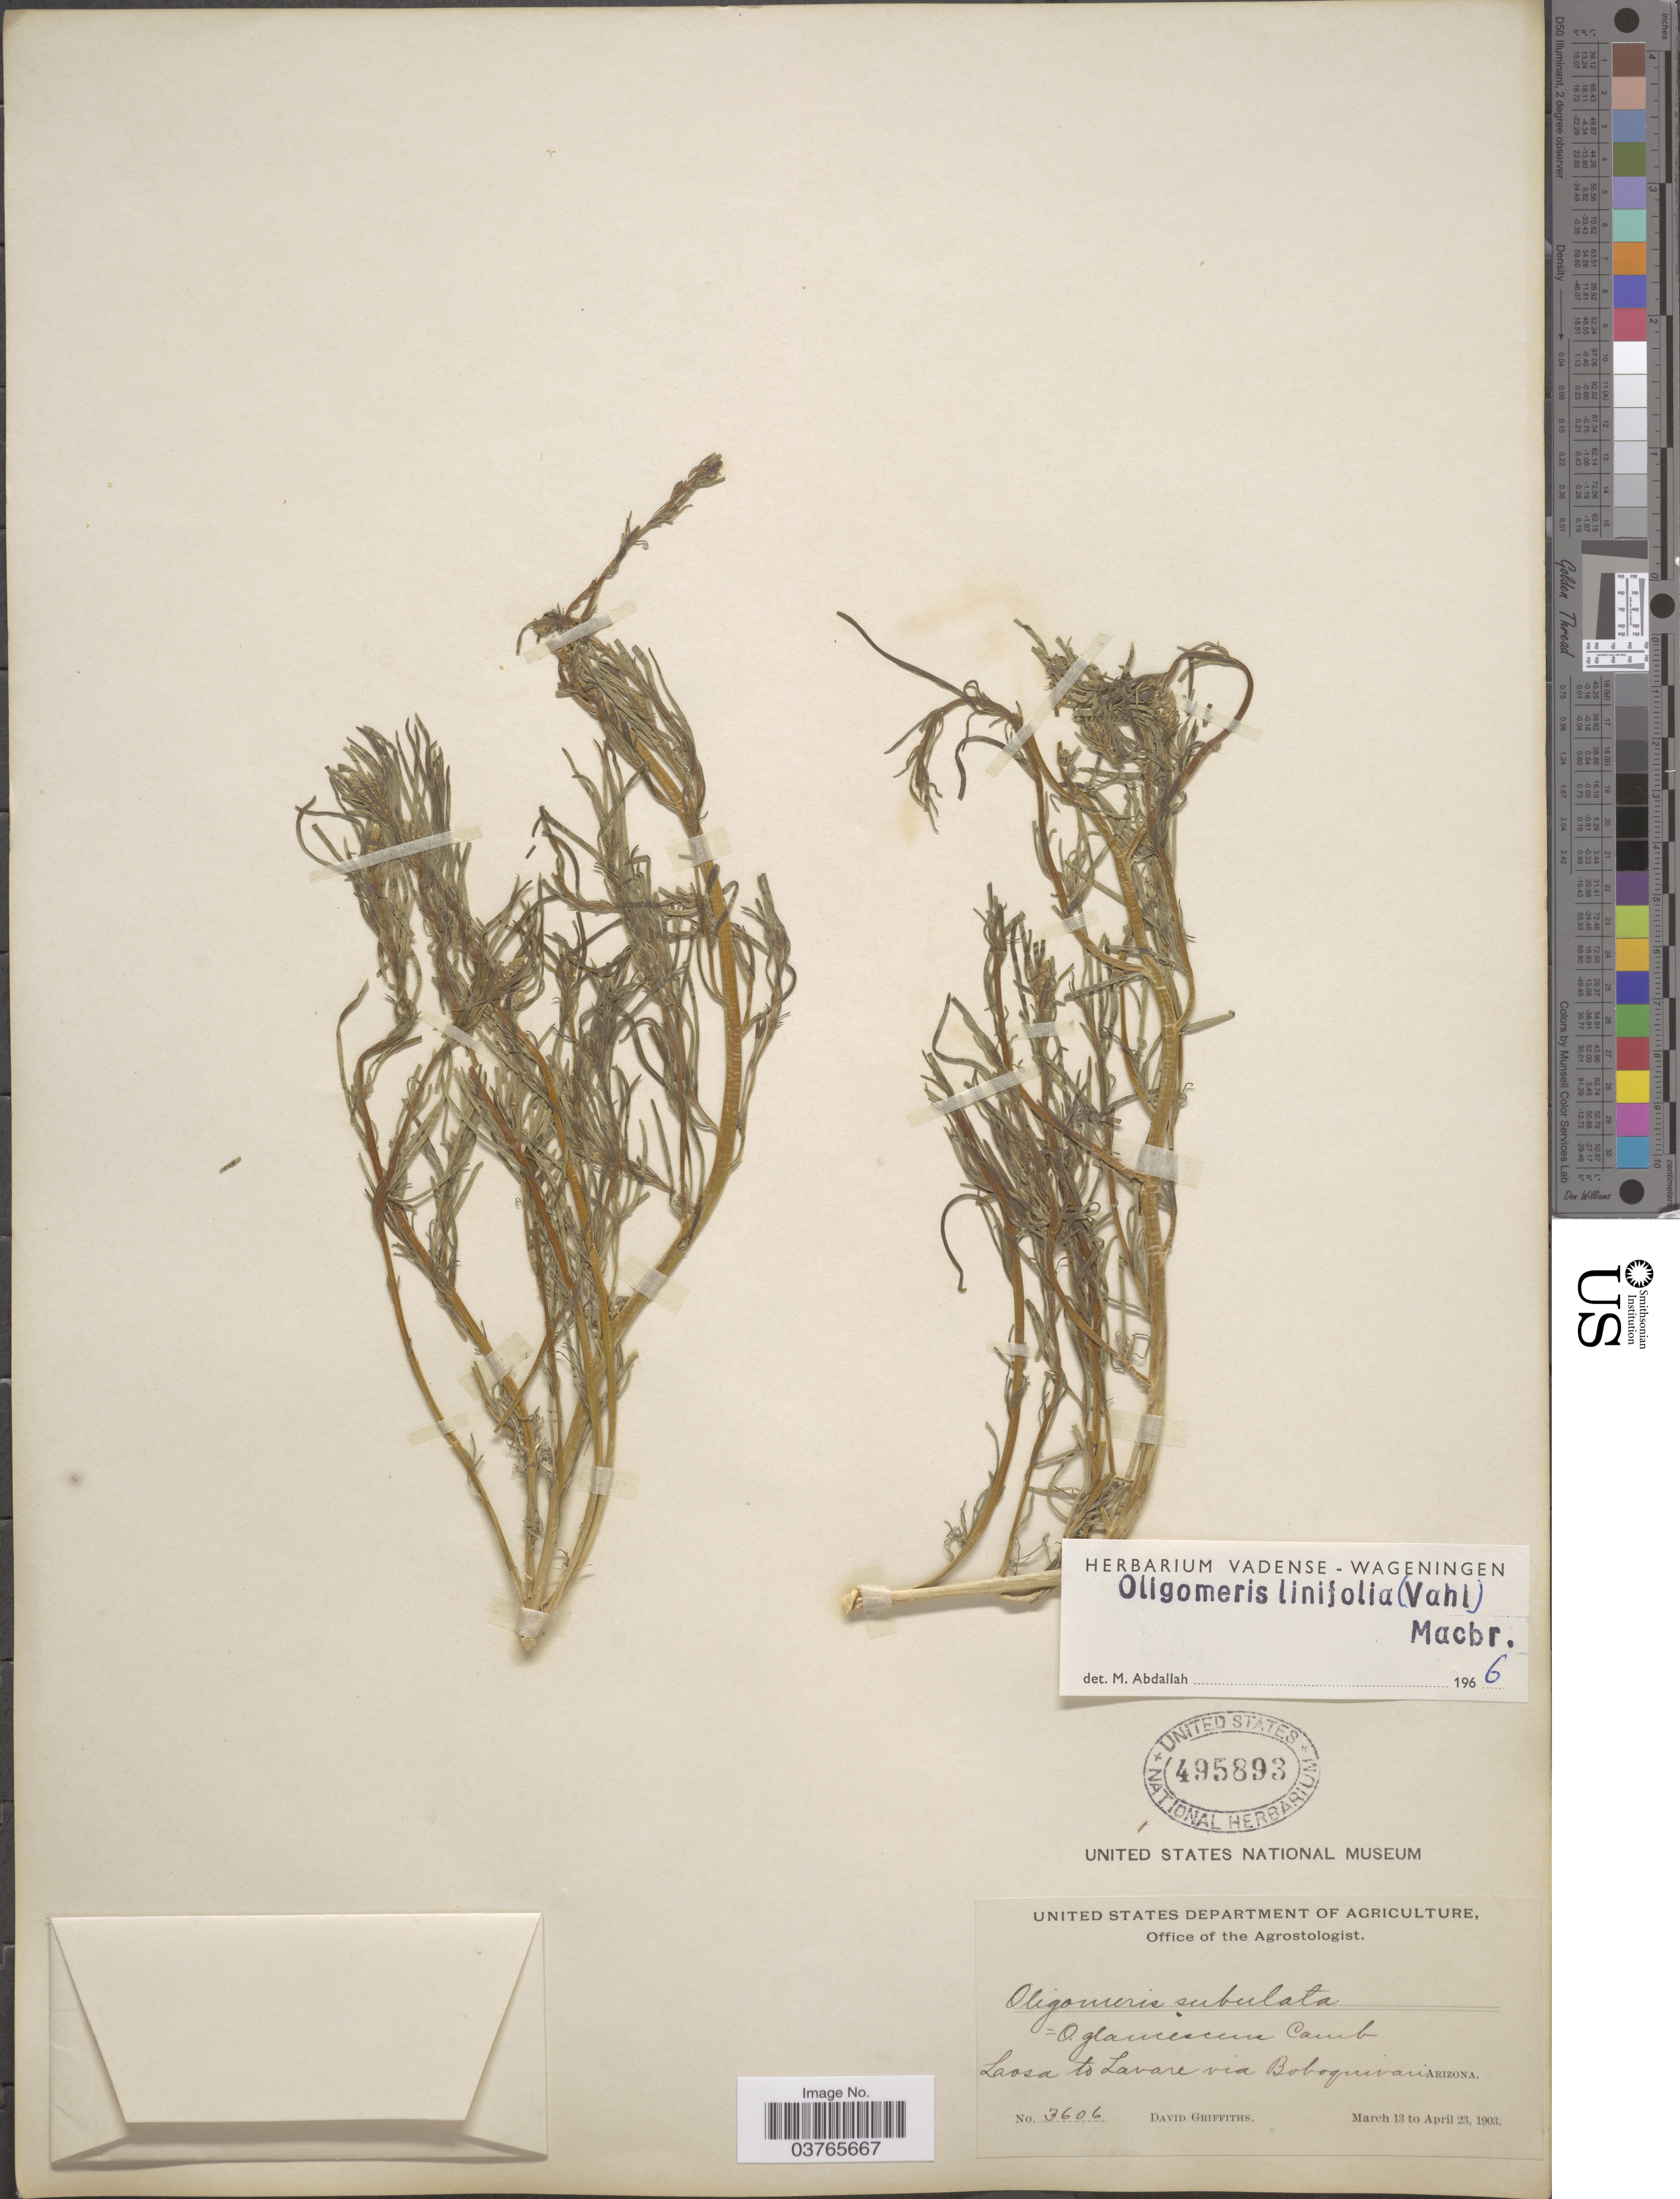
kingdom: Plantae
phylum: Tracheophyta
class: Magnoliopsida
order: Brassicales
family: Resedaceae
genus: Oligomeris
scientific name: Oligomeris linifolia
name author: (Vahl) J.F. Macbr.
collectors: D. Griffiths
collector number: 3606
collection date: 1903-03-13/1903-04-23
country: United States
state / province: Arizona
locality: Laosa to Lavare via Boboquivari.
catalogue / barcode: US 495893